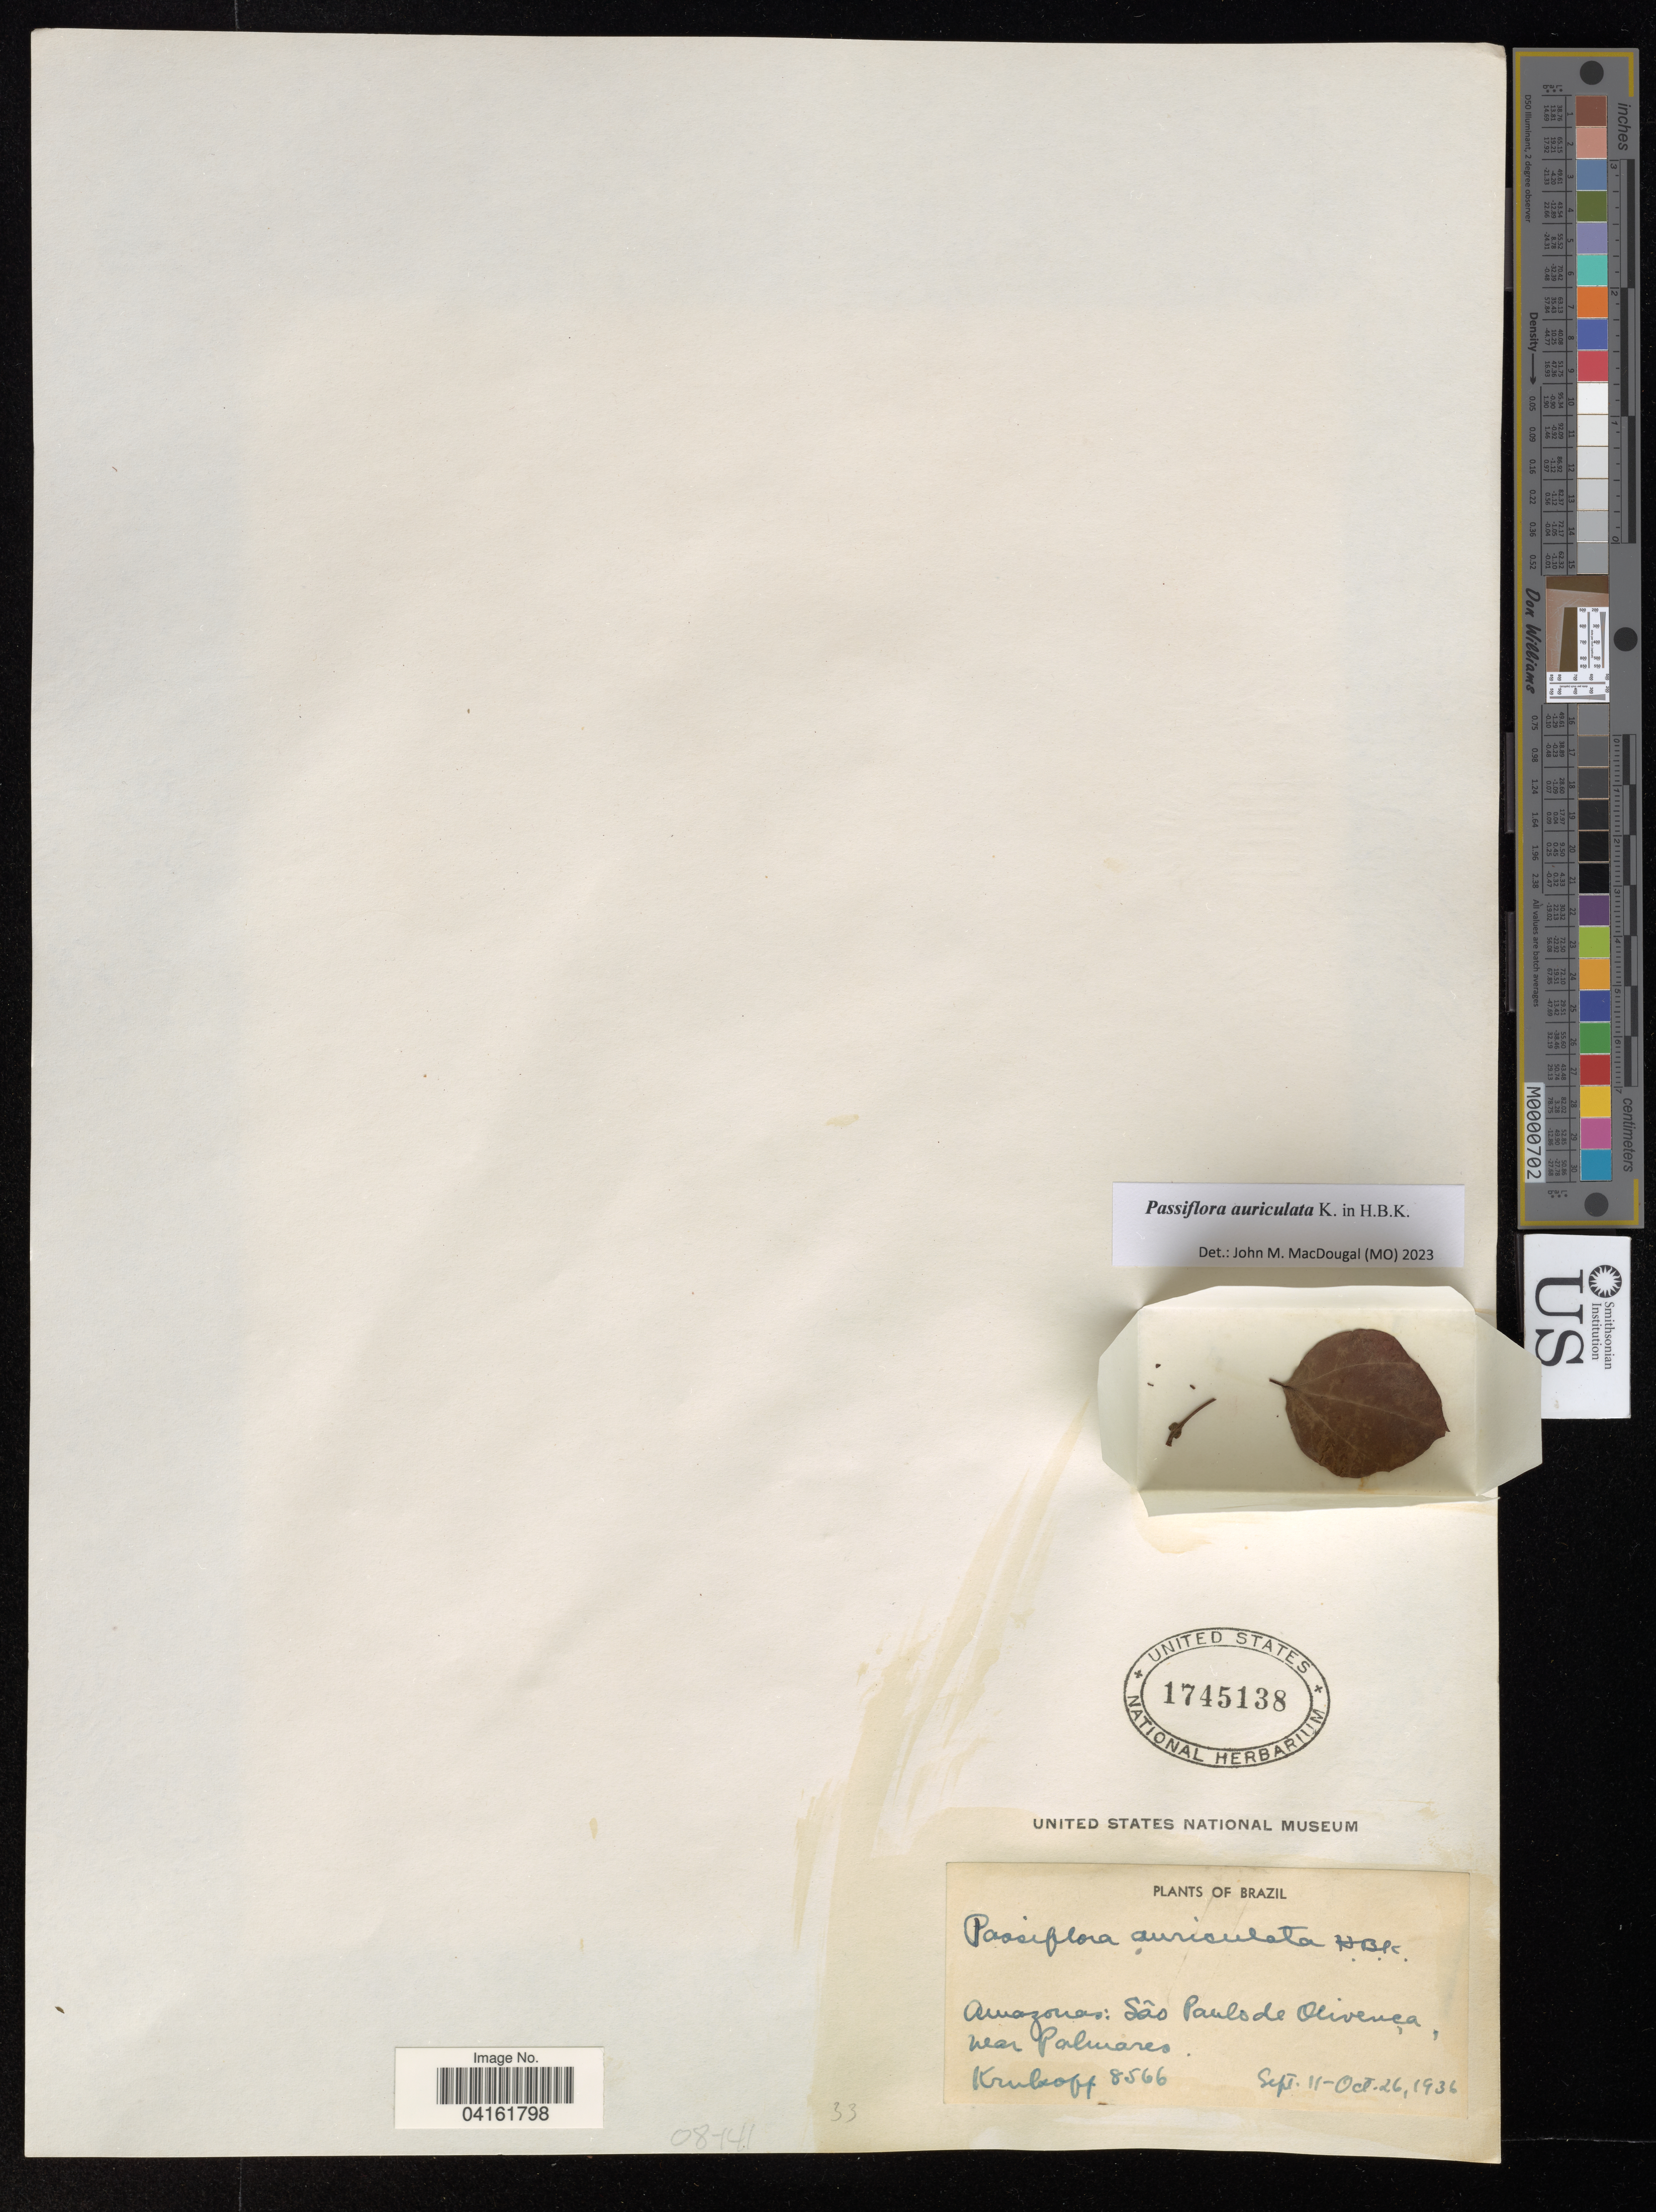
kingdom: Plantae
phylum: Tracheophyta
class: Magnoliopsida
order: Malpighiales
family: Passifloraceae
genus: Passiflora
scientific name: Passiflora auriculata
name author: Kunth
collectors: Krukoff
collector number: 8566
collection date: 1936-09-11/1936-10-26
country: Brazil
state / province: Amazonas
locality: São Paulo de Olivencaa, near Palmares.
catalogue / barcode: US 1745138